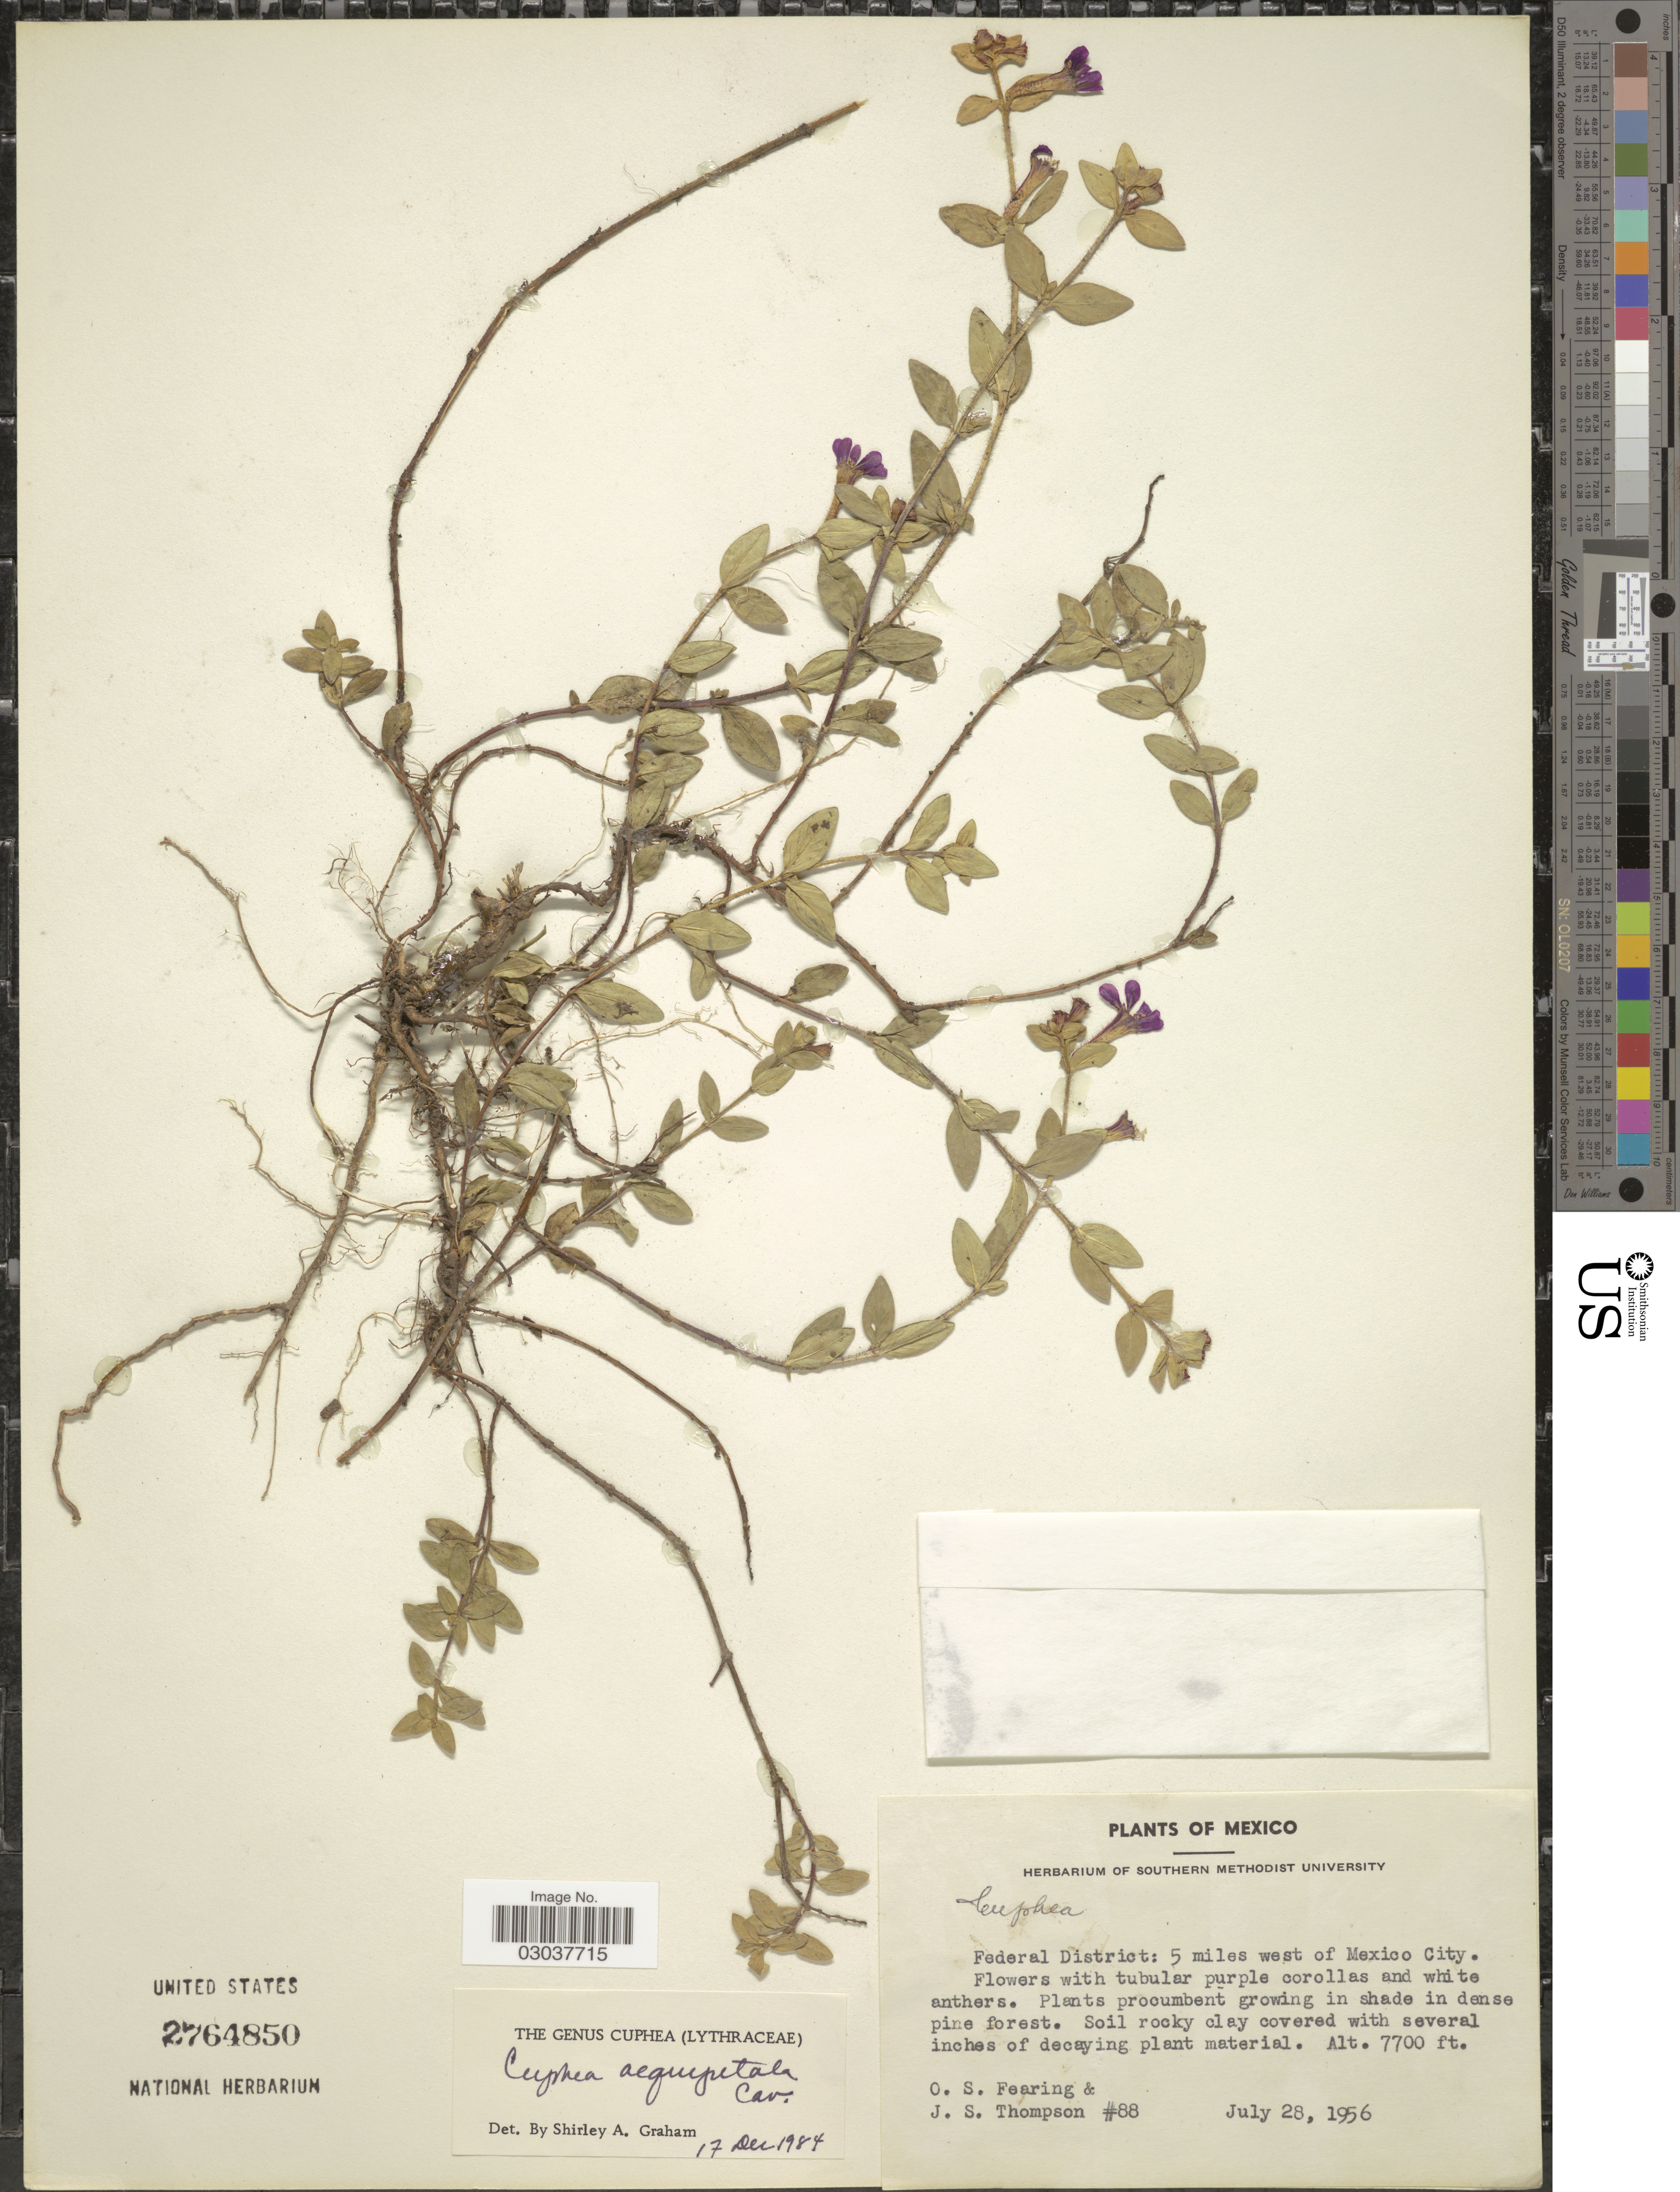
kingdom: Plantae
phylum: Tracheophyta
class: Magnoliopsida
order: Myrtales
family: Lythraceae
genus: Cuphea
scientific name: Cuphea aequipetala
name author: Cav.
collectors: O. S. Fearing & J. S. Thompson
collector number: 88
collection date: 1956-07-28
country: Mexico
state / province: Distrito Federal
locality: Federal District: 5 miles west of Mexico City.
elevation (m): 2347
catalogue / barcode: US 2764850